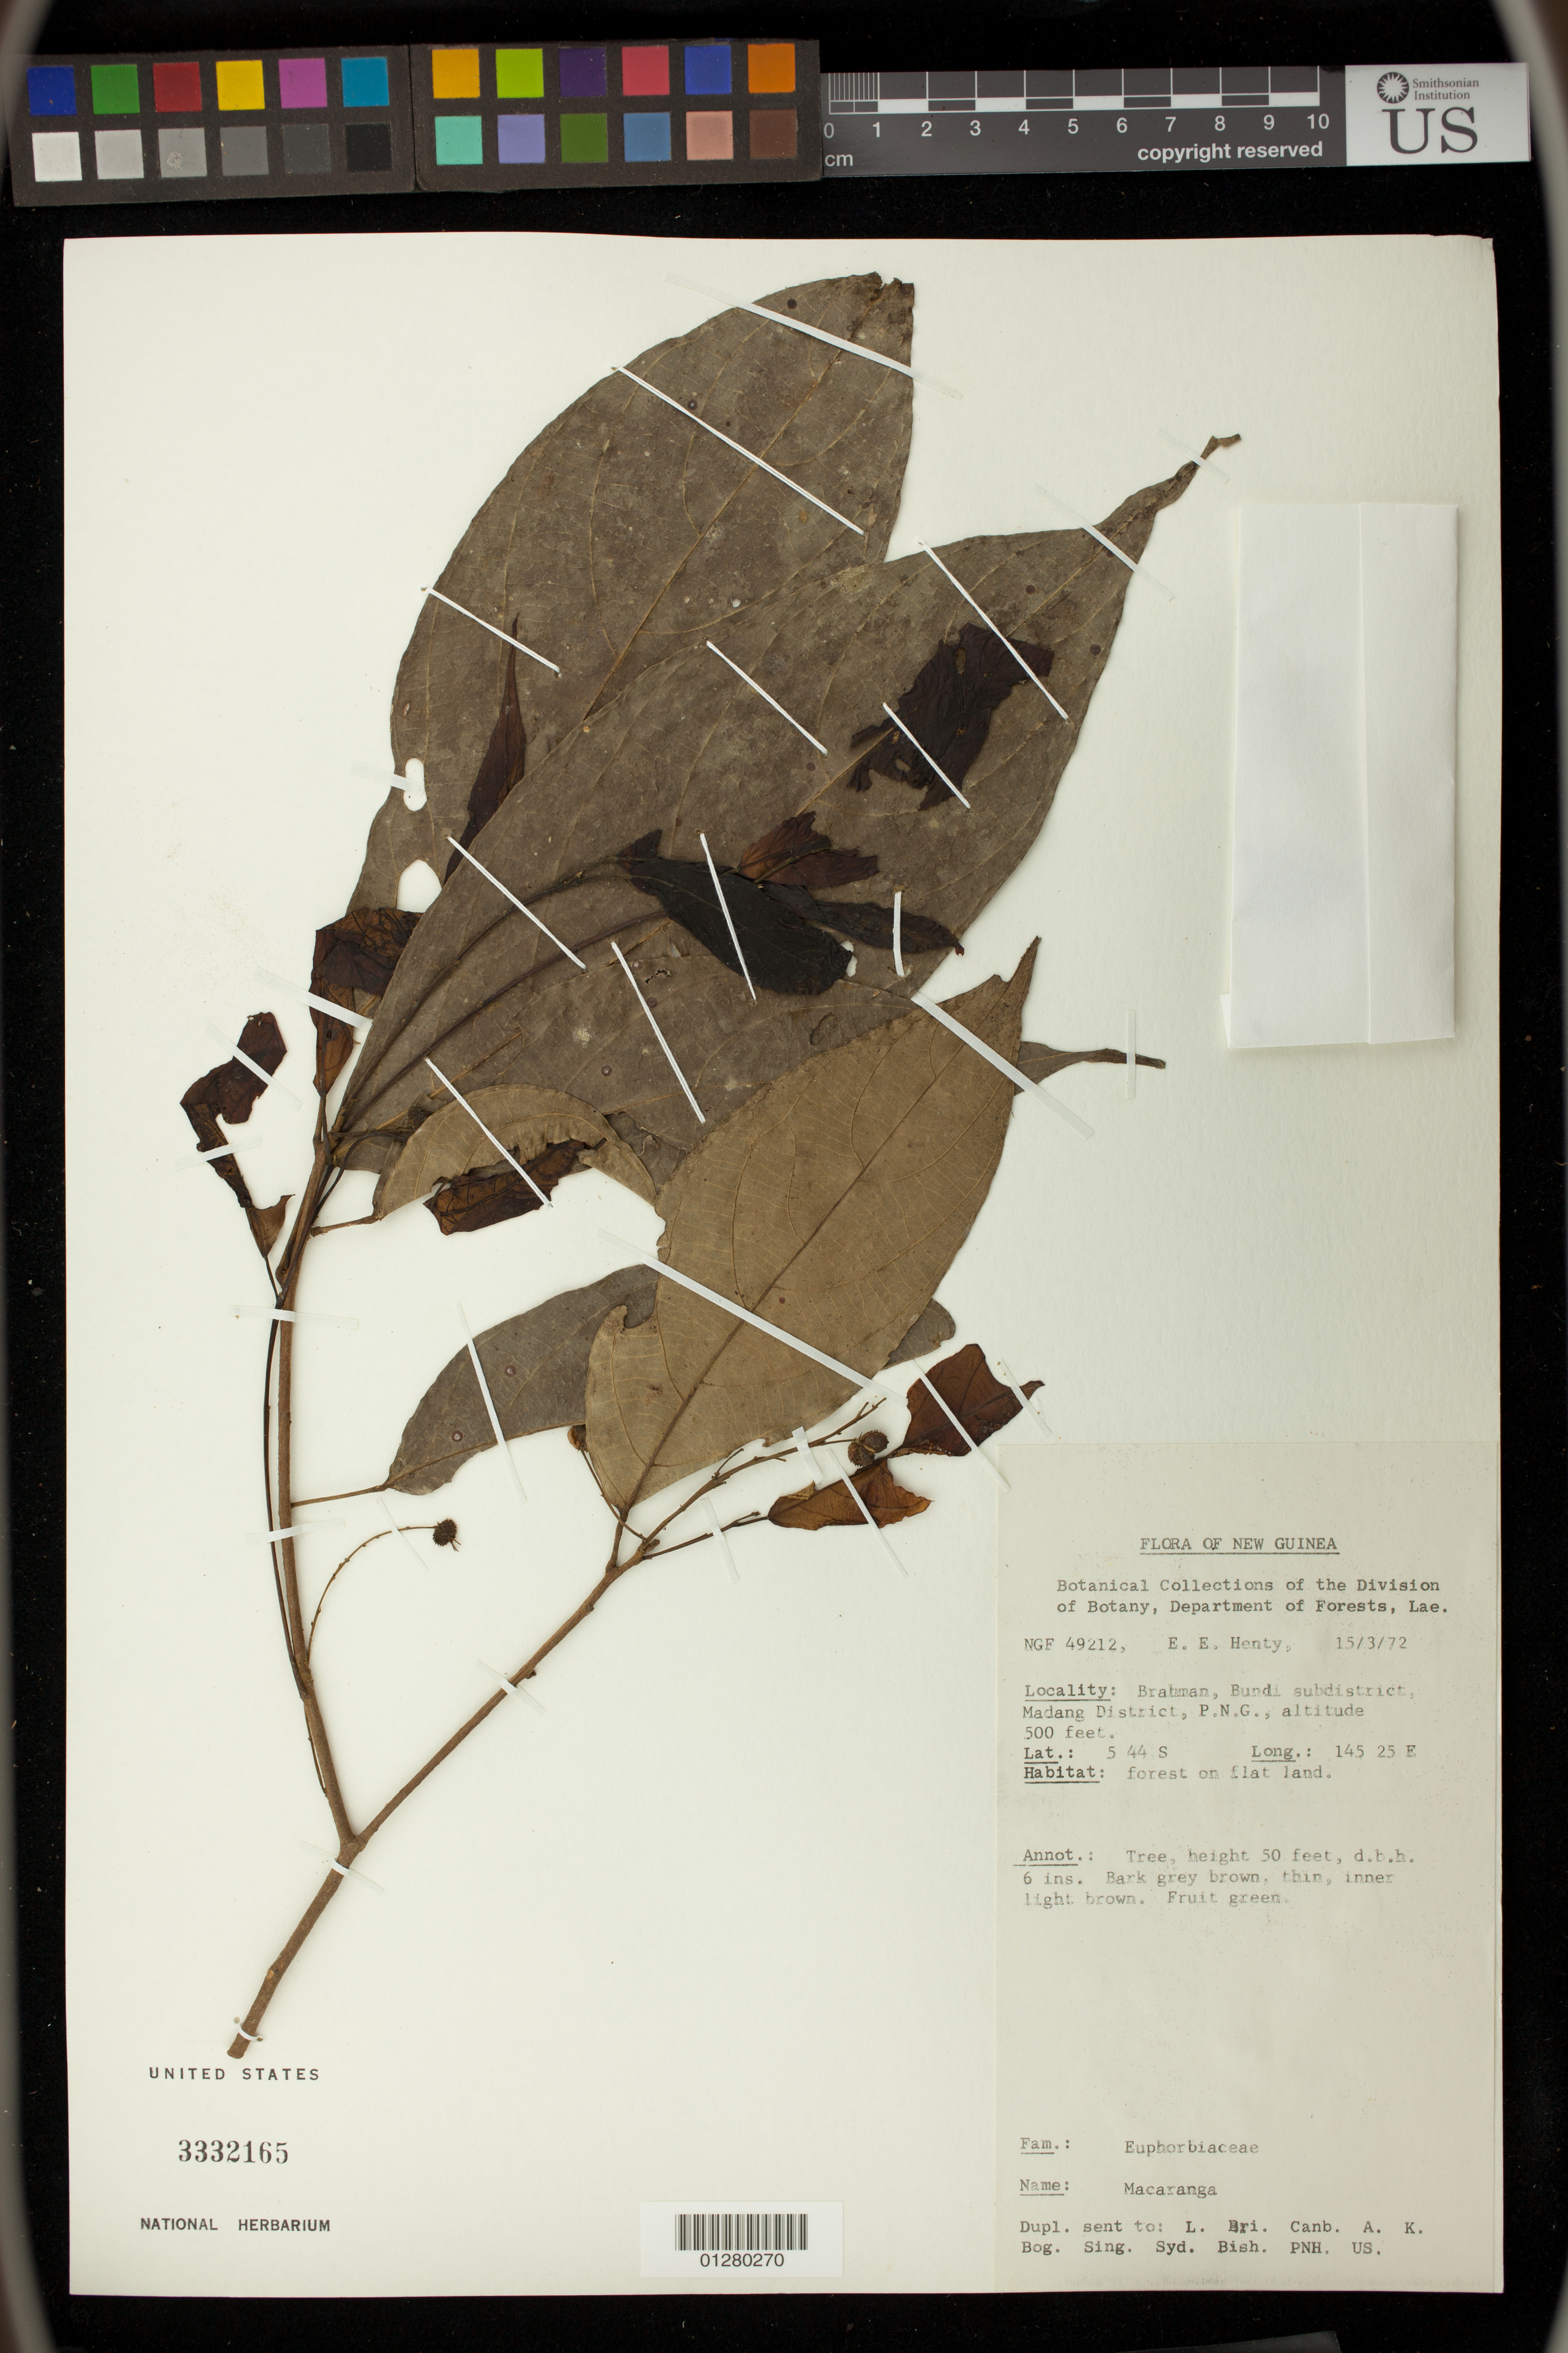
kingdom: Plantae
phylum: Tracheophyta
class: Magnoliopsida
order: Malpighiales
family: Euphorbiaceae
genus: Macaranga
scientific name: Macaranga sp.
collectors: E. Henty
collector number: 49212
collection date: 1972-03-15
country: Papua New Guinea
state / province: Madang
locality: Brahman, Bundi subdistrict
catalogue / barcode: US 3332165